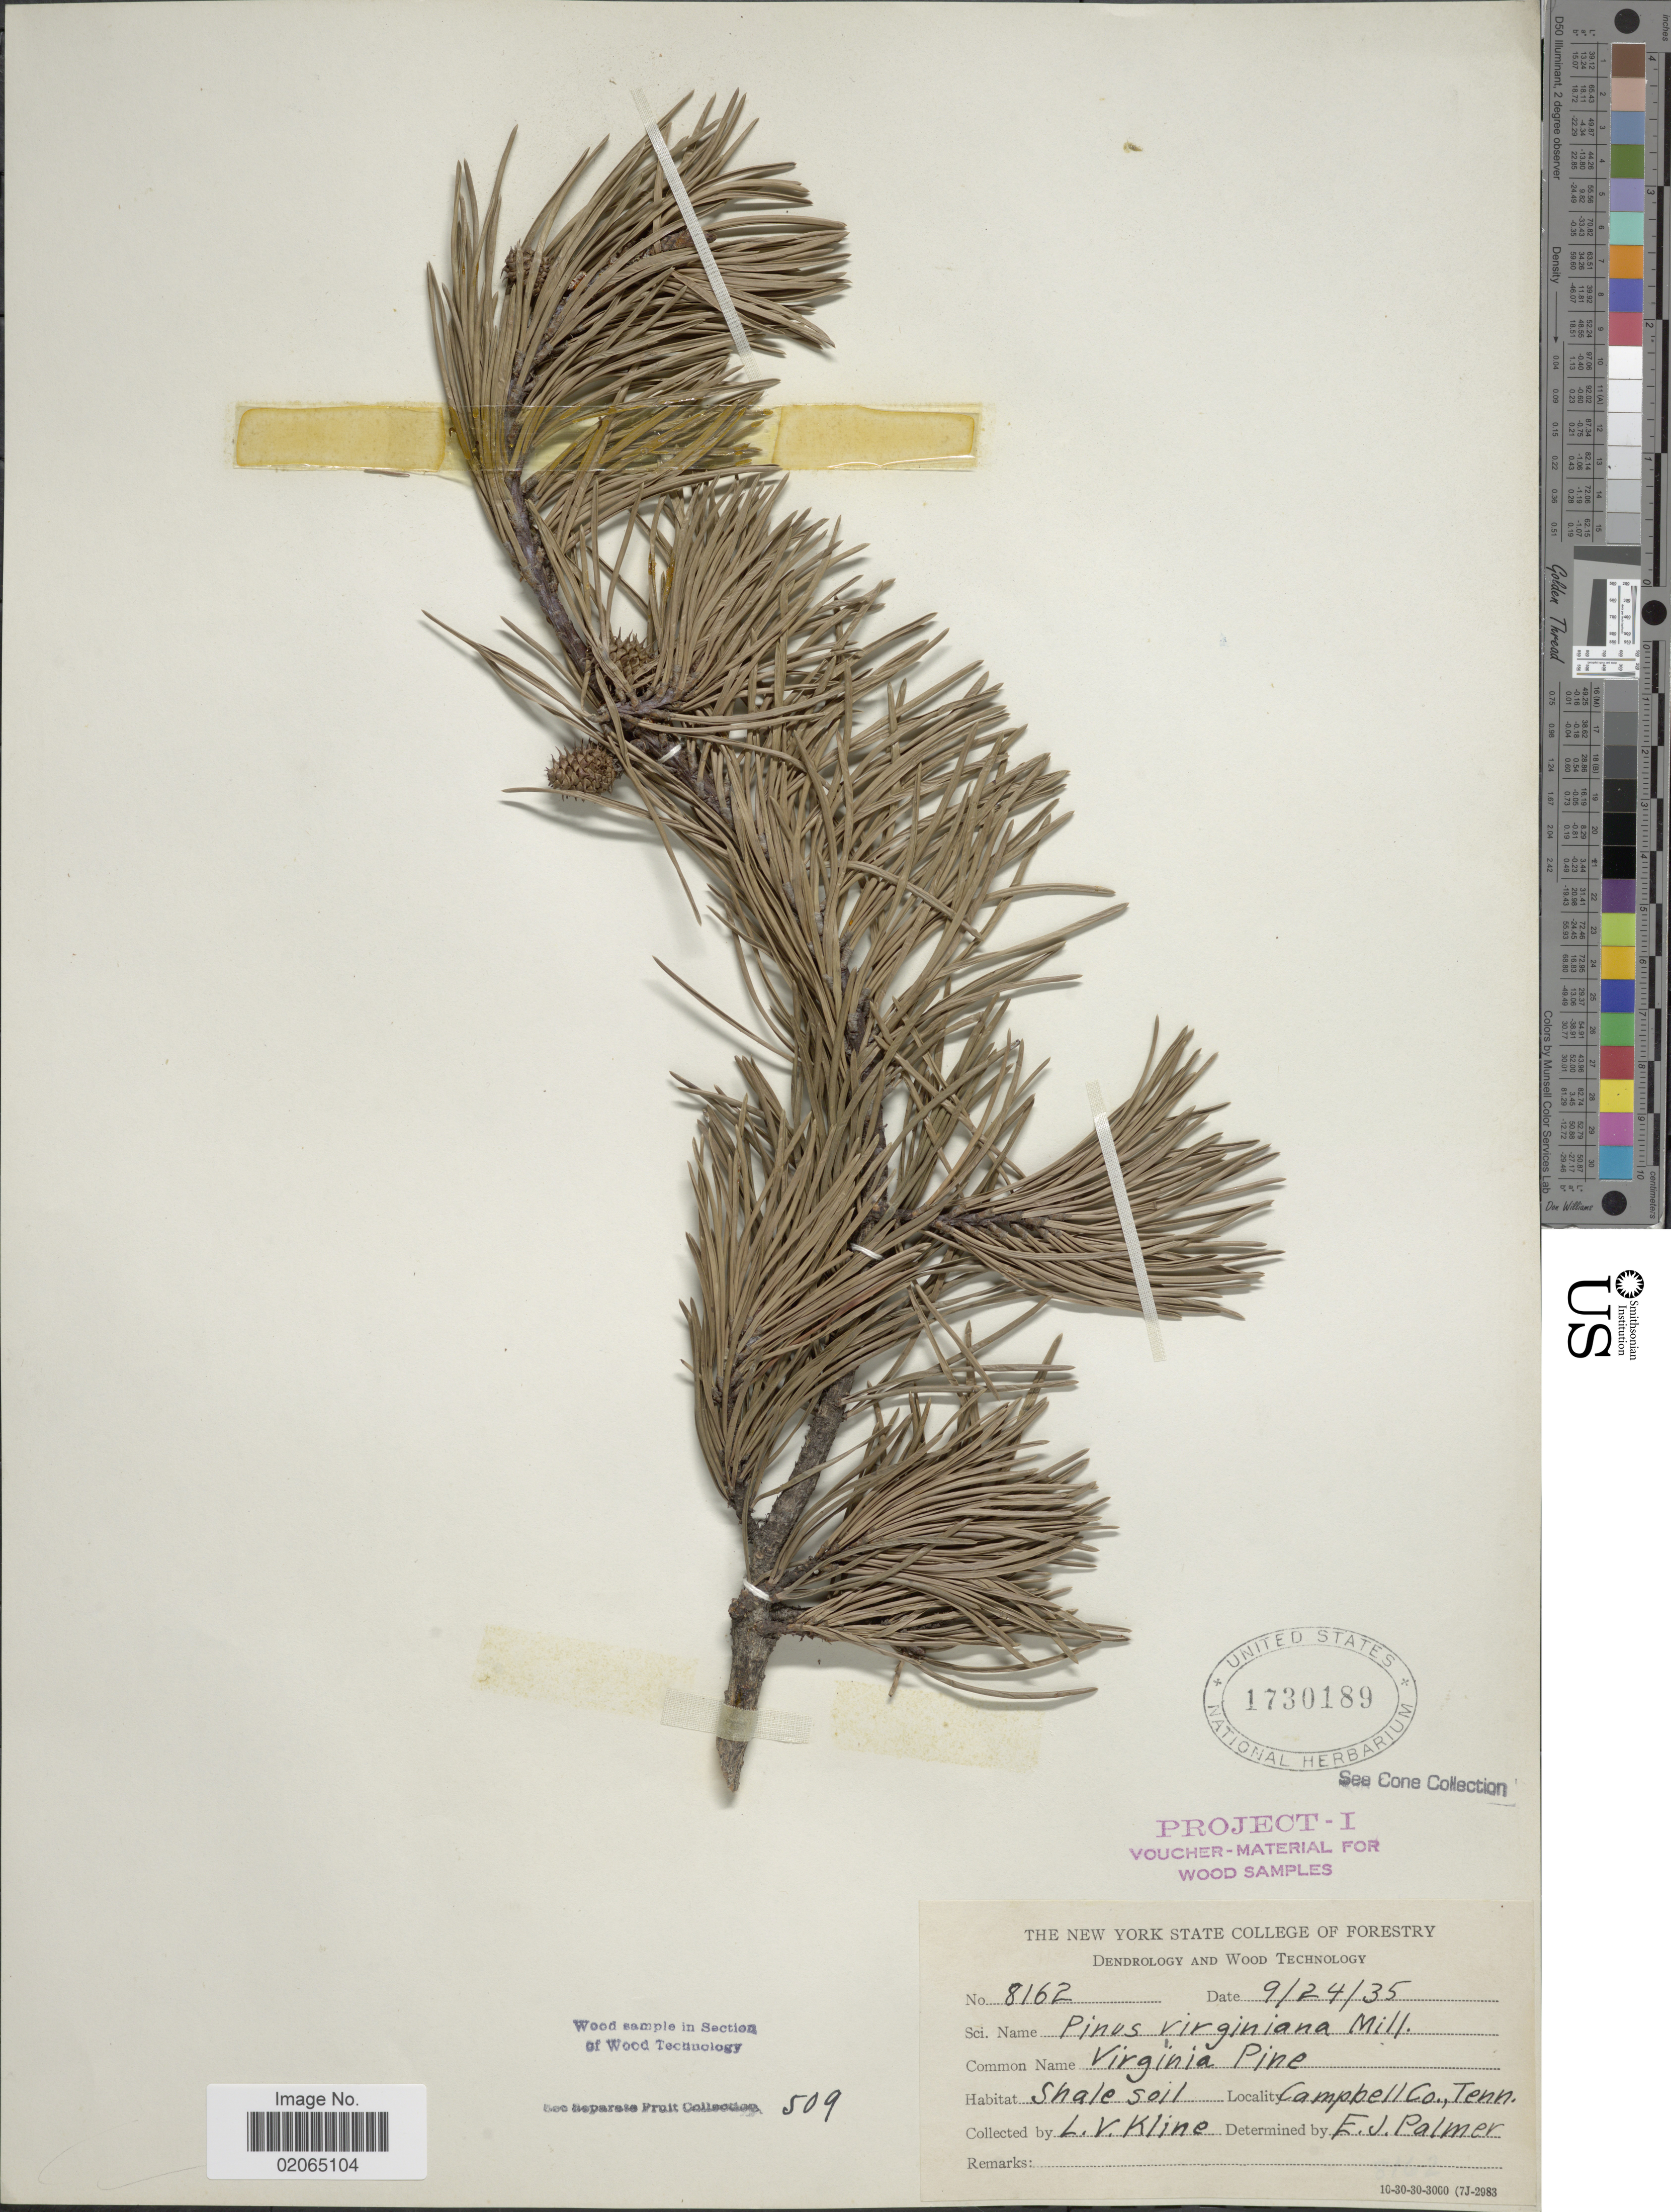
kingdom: Plantae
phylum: Tracheophyta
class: Pinopsida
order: Pinales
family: Pinaceae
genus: Pinus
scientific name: Pinus virginiana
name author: Mill.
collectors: L. Kline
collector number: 8162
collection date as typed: Transcribed d/m/y: 24/9/35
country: United States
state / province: Tennessee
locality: Campbell Co.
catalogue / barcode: US 1730189